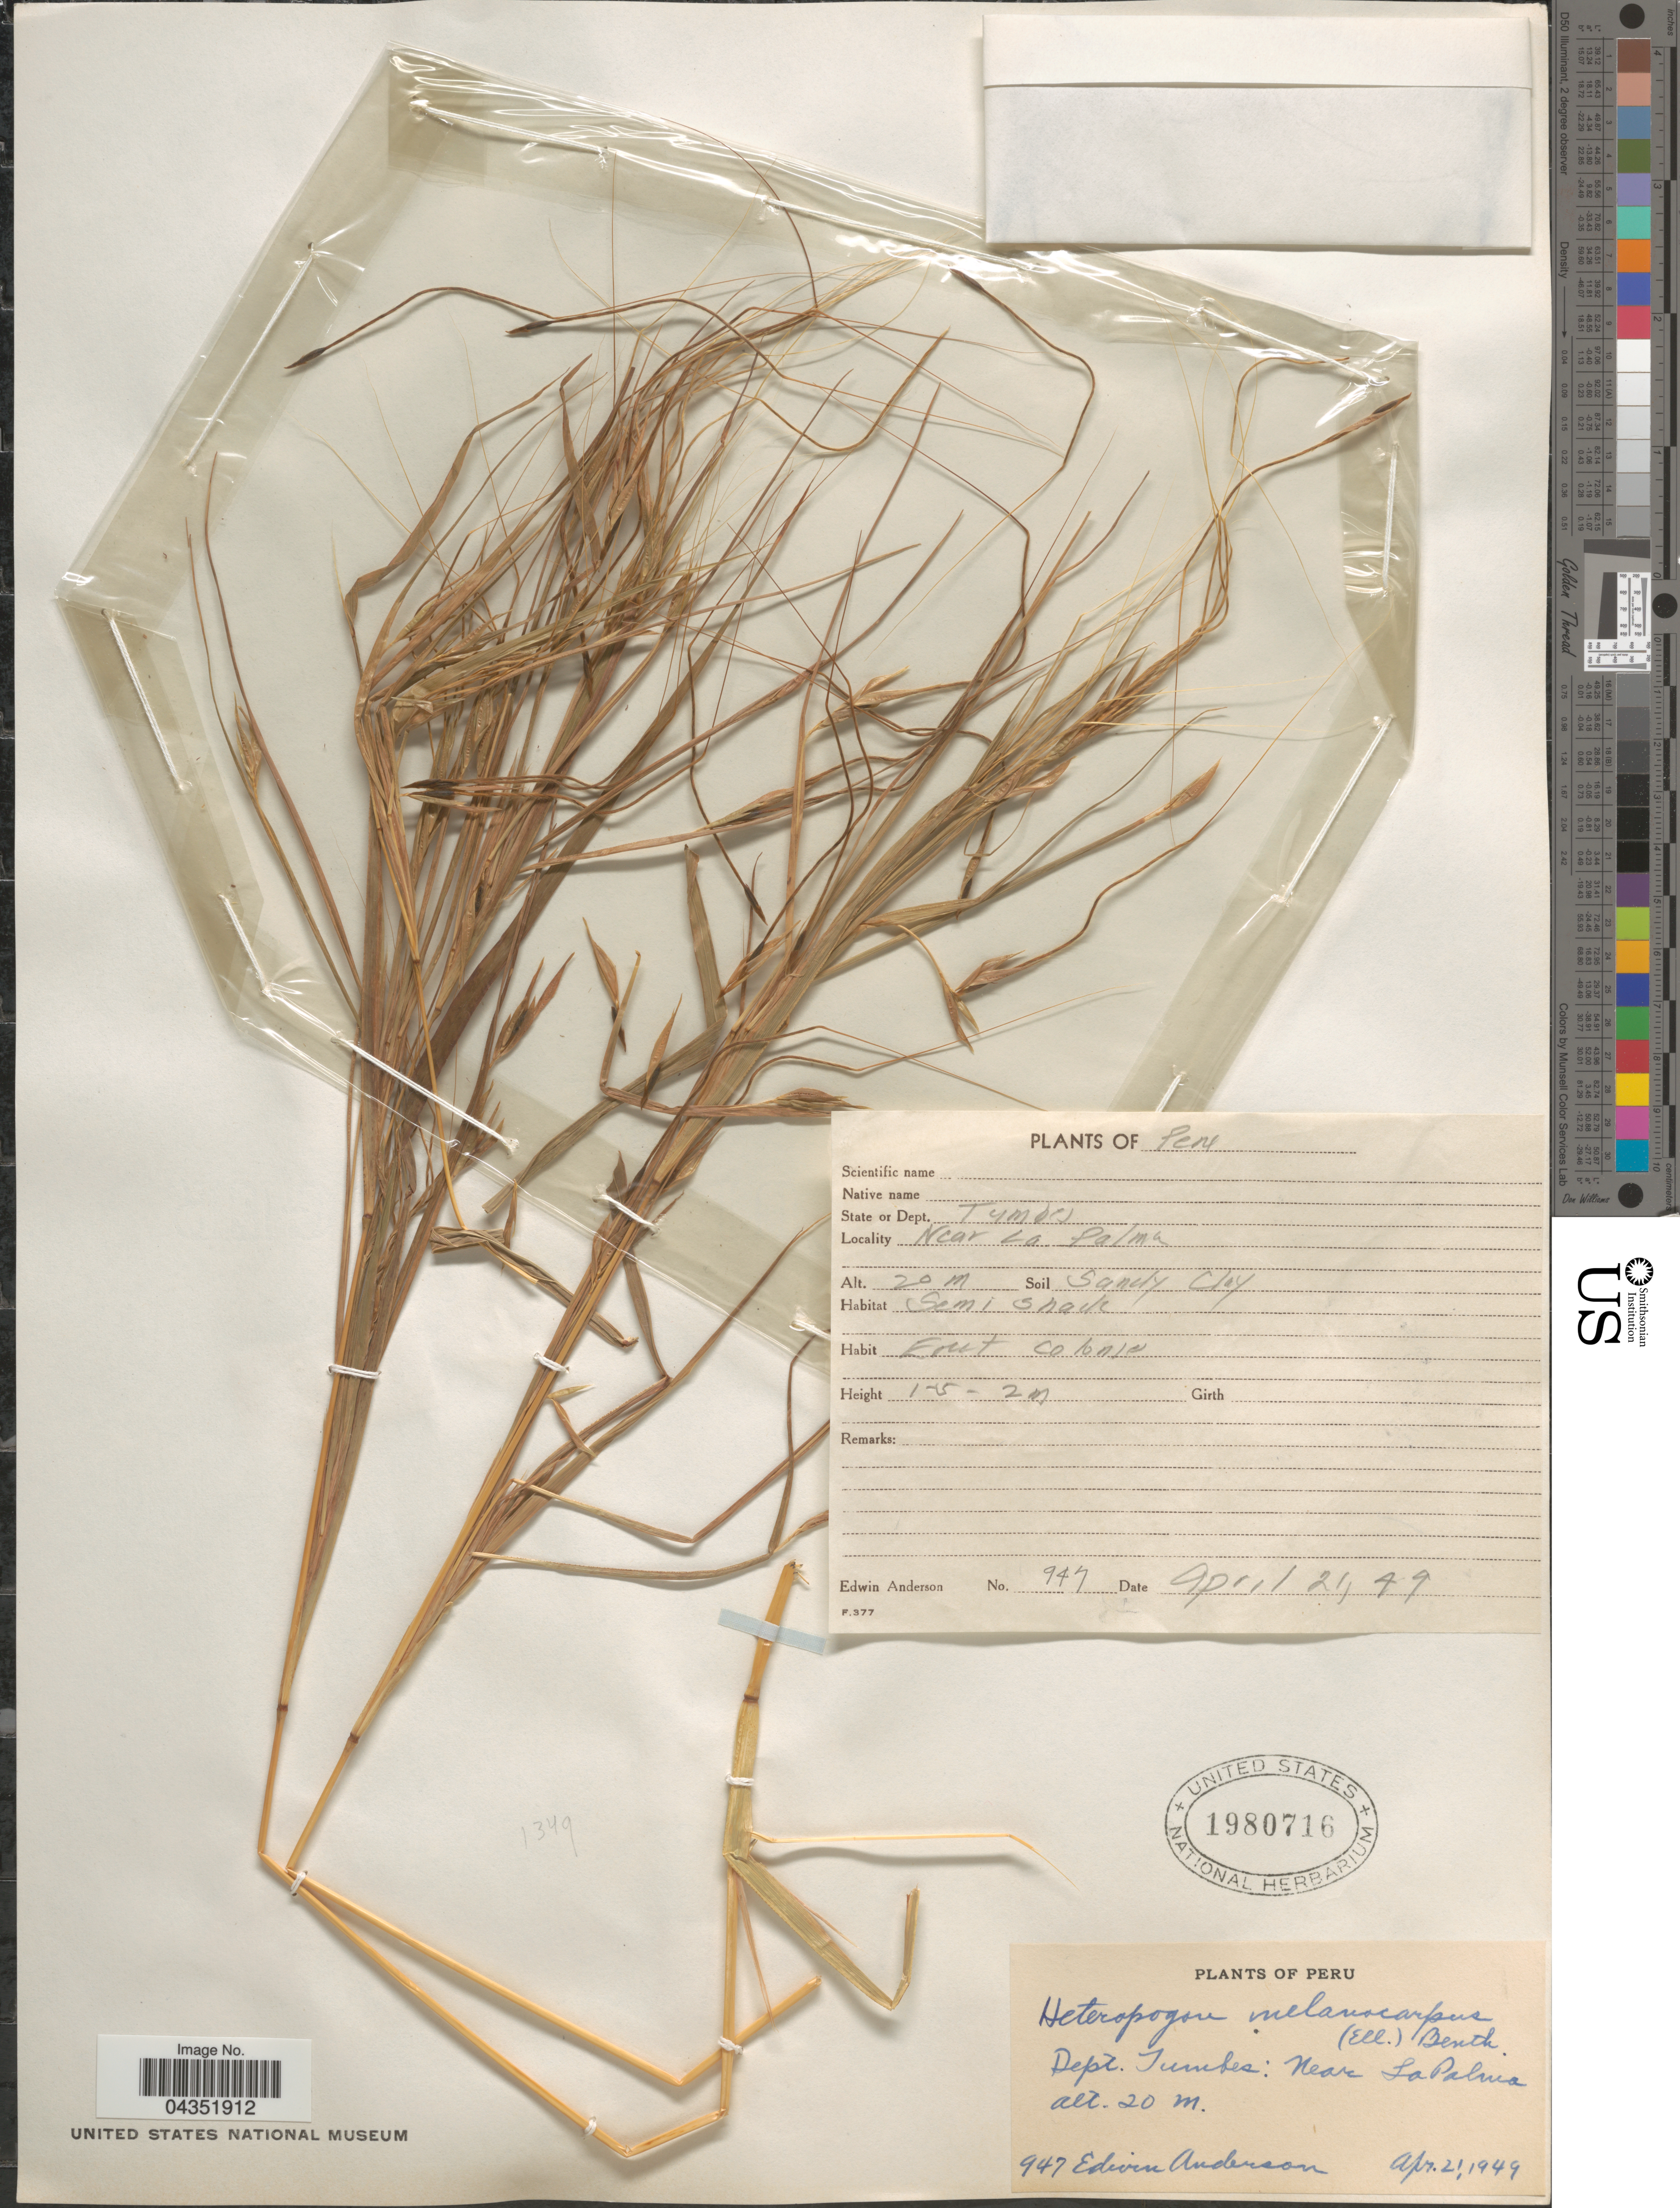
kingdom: Plantae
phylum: Tracheophyta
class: Liliopsida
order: Poales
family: Poaceae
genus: Heteropogon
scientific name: Heteropogon melanocarpus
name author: (Elliott) Benth.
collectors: E. Anderson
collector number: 947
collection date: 1949-04-21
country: Peru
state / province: Tumbes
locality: Dept. Tumbes: Near La Palma.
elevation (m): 20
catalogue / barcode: US 1980716